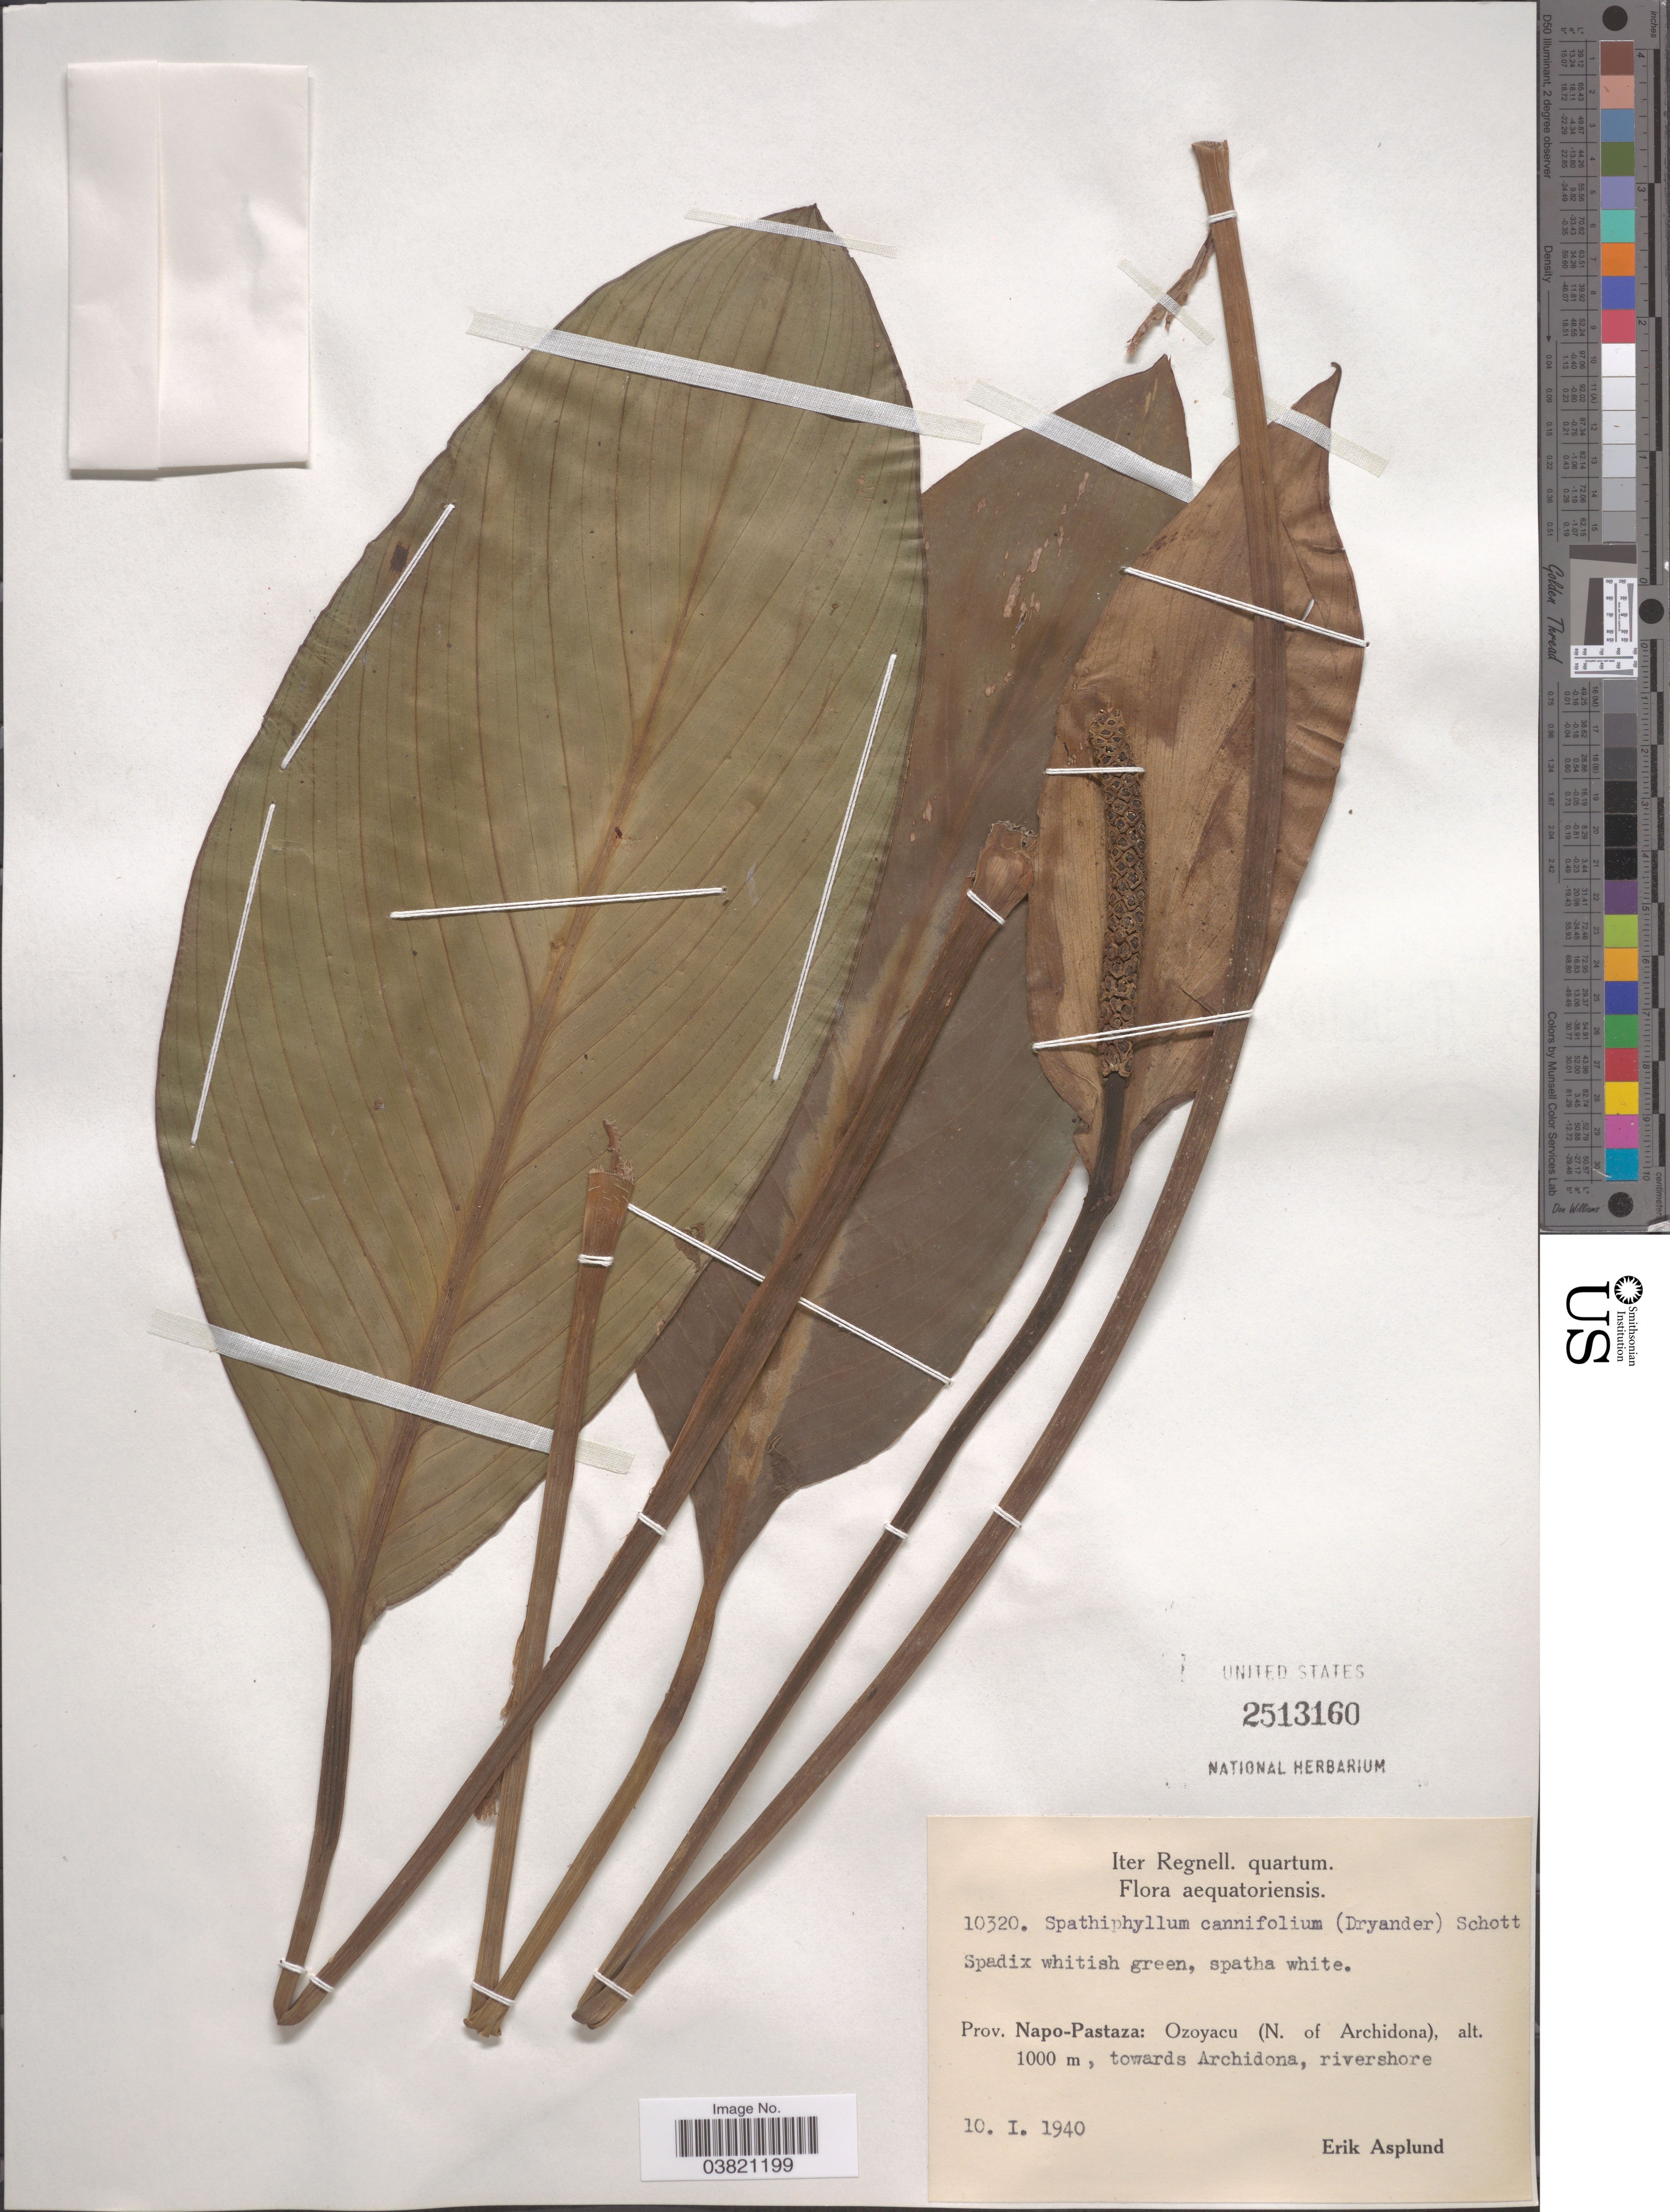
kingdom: Plantae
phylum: Tracheophyta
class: Liliopsida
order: Alismatales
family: Araceae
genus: Spathiphyllum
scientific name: Spathiphyllum cannifolium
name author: (Dryand. ex Sims) Schott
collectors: E. Asplund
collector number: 10320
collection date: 1940-01-10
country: Ecuador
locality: Iter Regnell. quartum. Prov. Napo-Pastaza: Ozoyacu (N. of Archidona), towards Archidona, rivershore.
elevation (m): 1000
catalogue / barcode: US 2513160